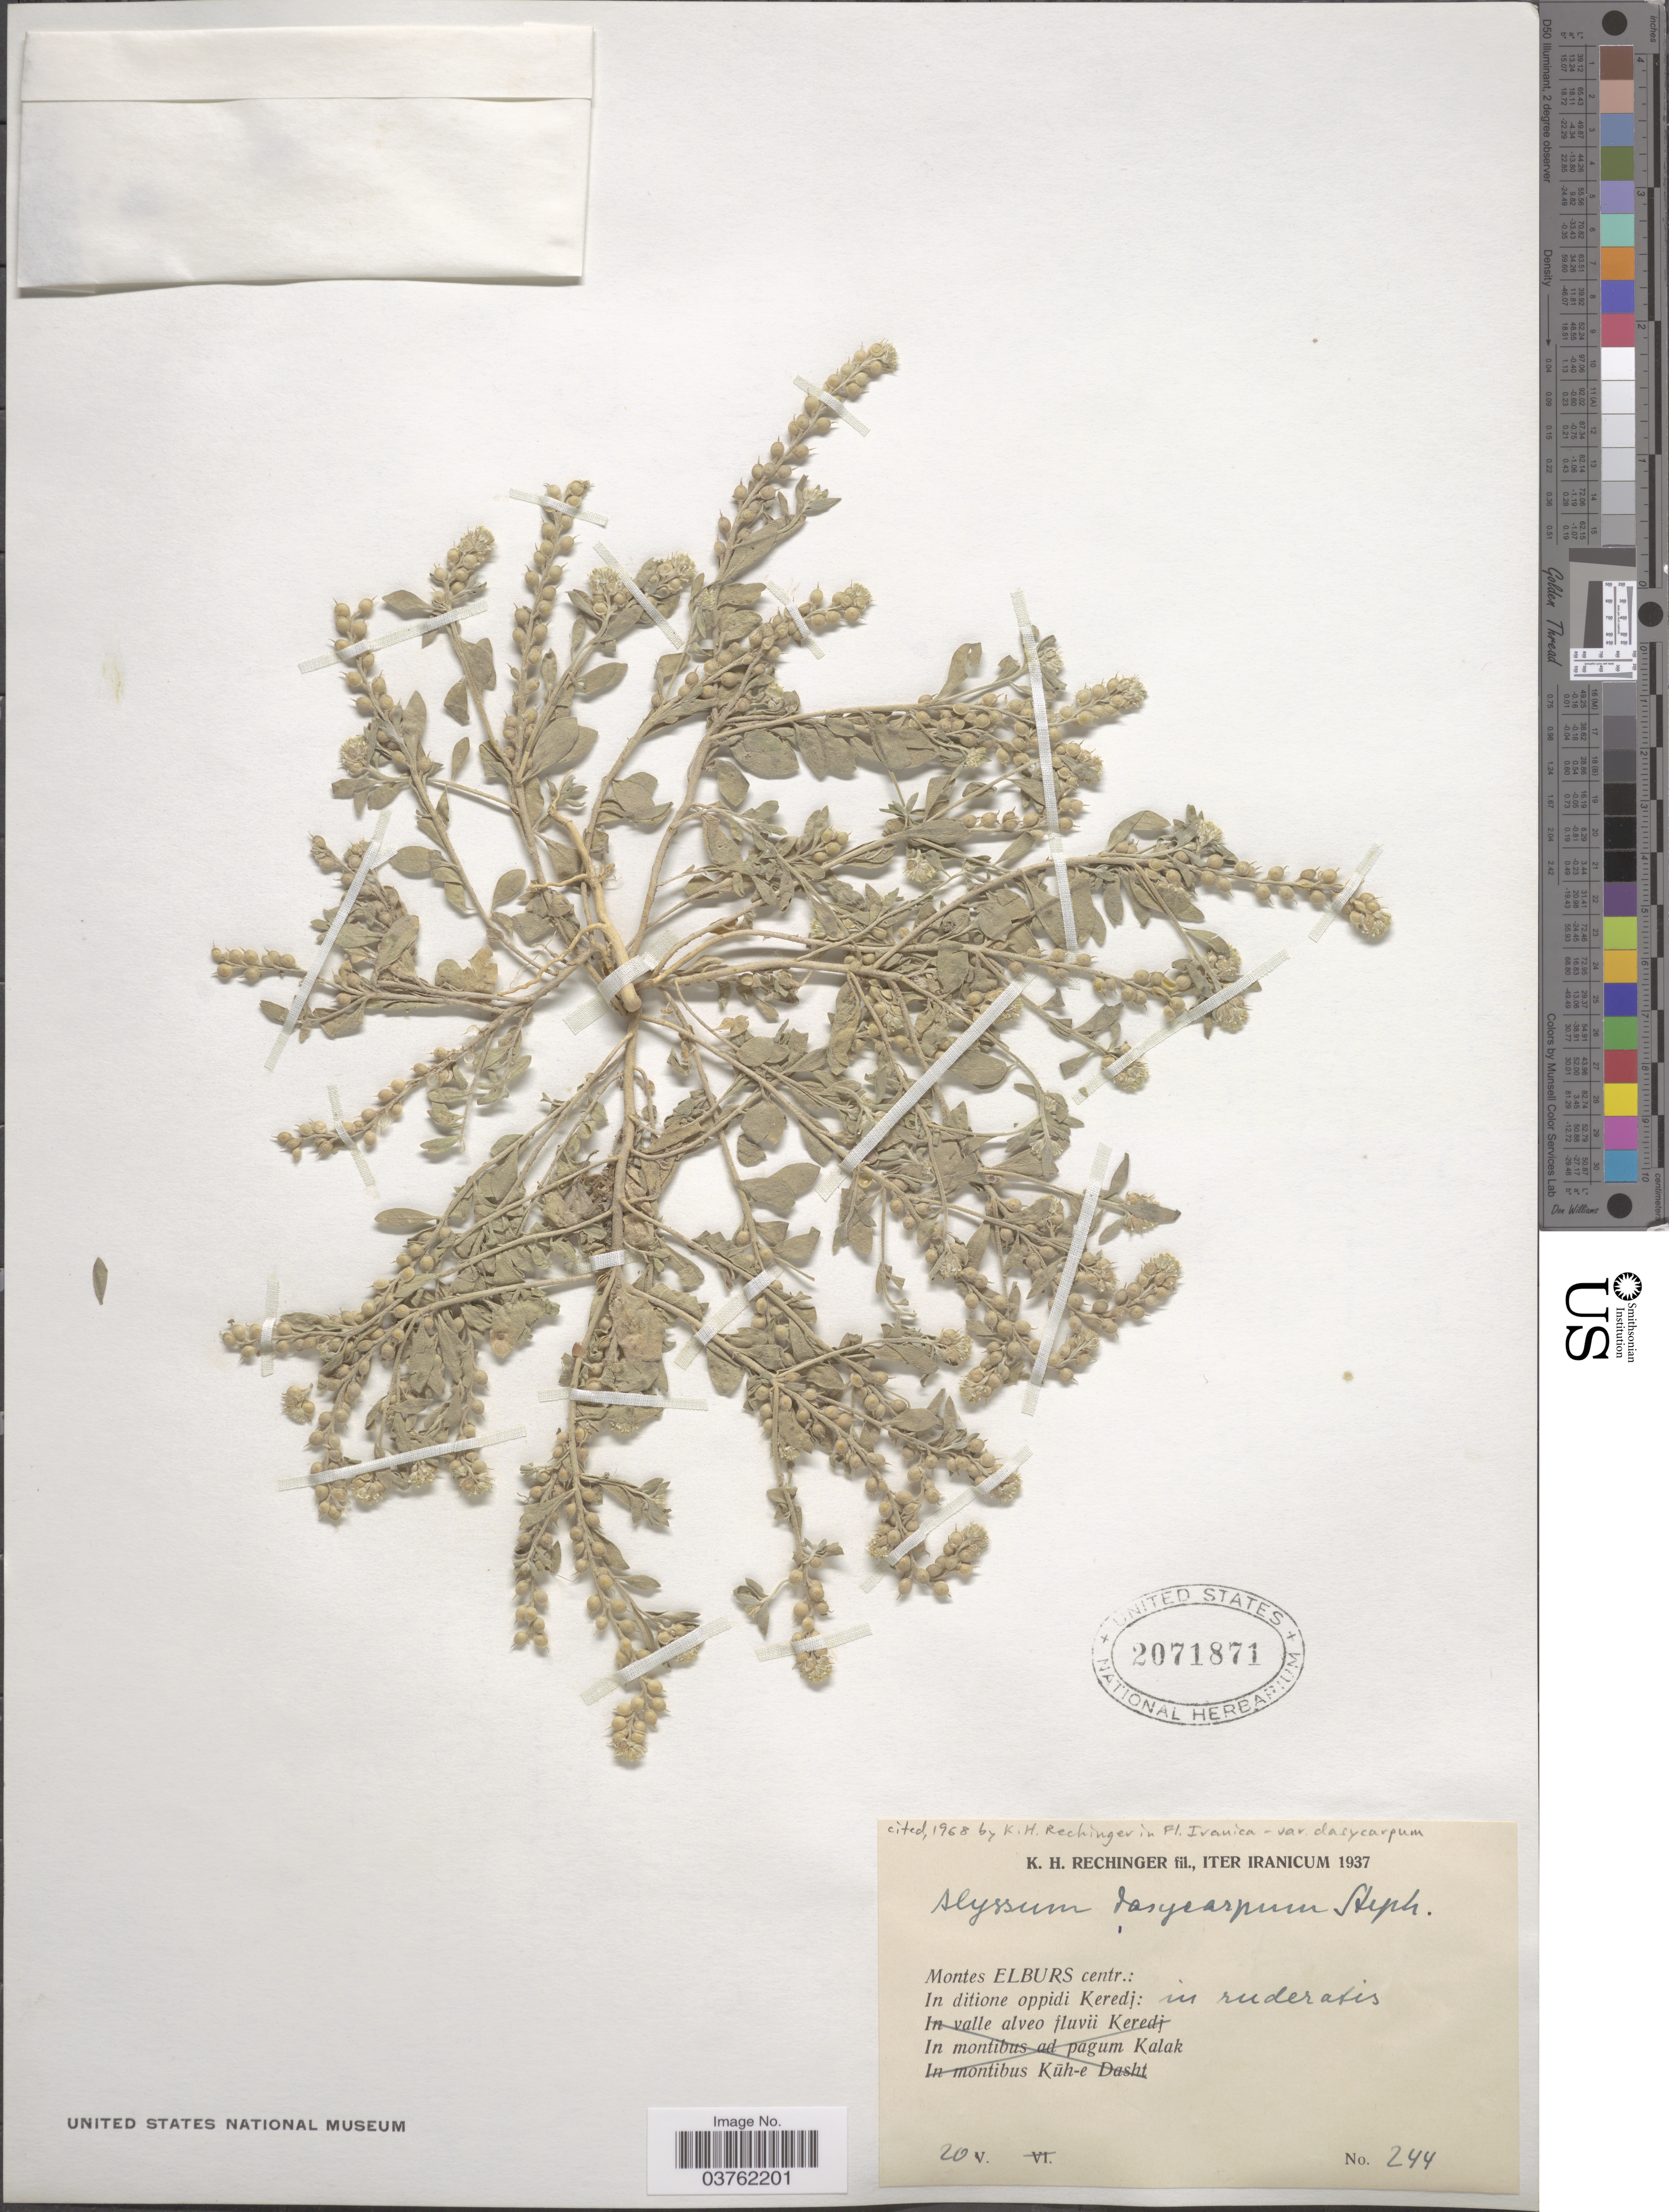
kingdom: Plantae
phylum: Tracheophyta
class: Magnoliopsida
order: Brassicales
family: Brassicaceae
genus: Alyssum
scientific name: Alyssum dasycarpum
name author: Stephan ex Willd.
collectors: K. H. Rechinger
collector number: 244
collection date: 1937-05-20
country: Iran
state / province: Alborz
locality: Iter Iranicum. Montes Elburs centr.: In ditione oppidi Keredj: in ruderatis.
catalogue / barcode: US 2071871